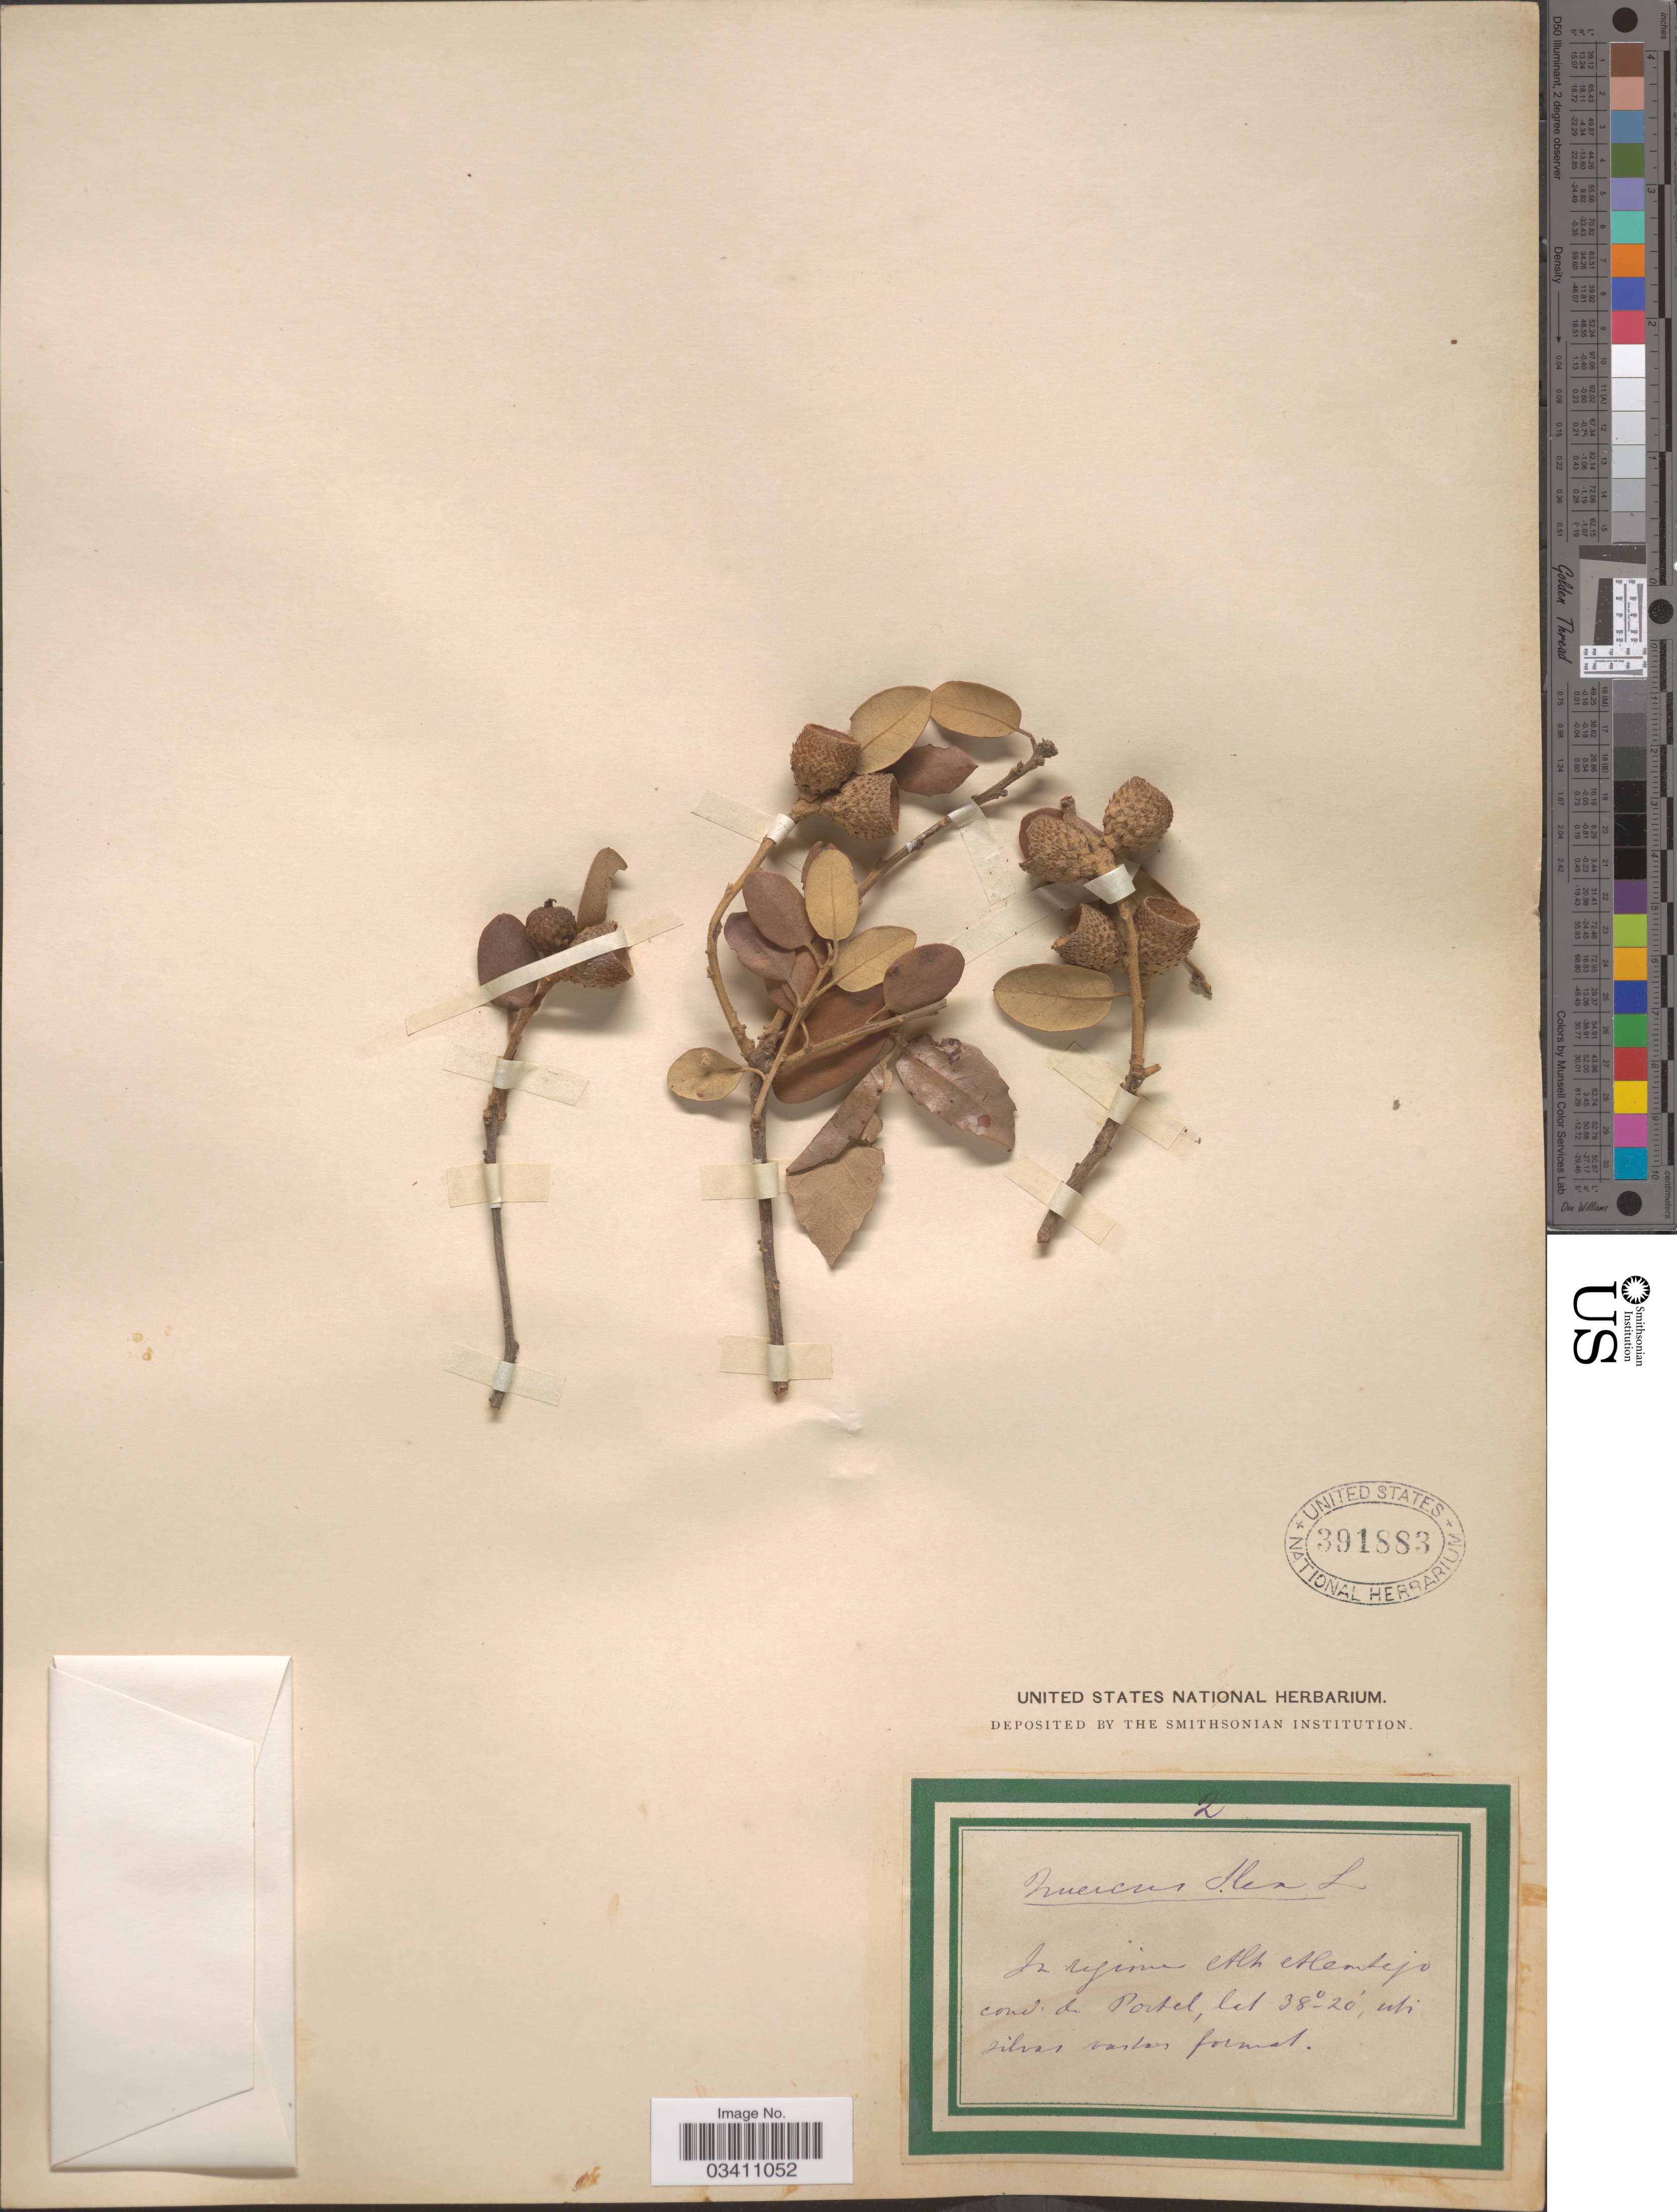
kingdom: Plantae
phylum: Tracheophyta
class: Magnoliopsida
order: Fagales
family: Fagaceae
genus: Quercus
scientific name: Quercus ilex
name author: Lour.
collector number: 2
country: Portugal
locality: In regione Alth Alentejo cond. de Portel. [interpreted]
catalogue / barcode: US 391883